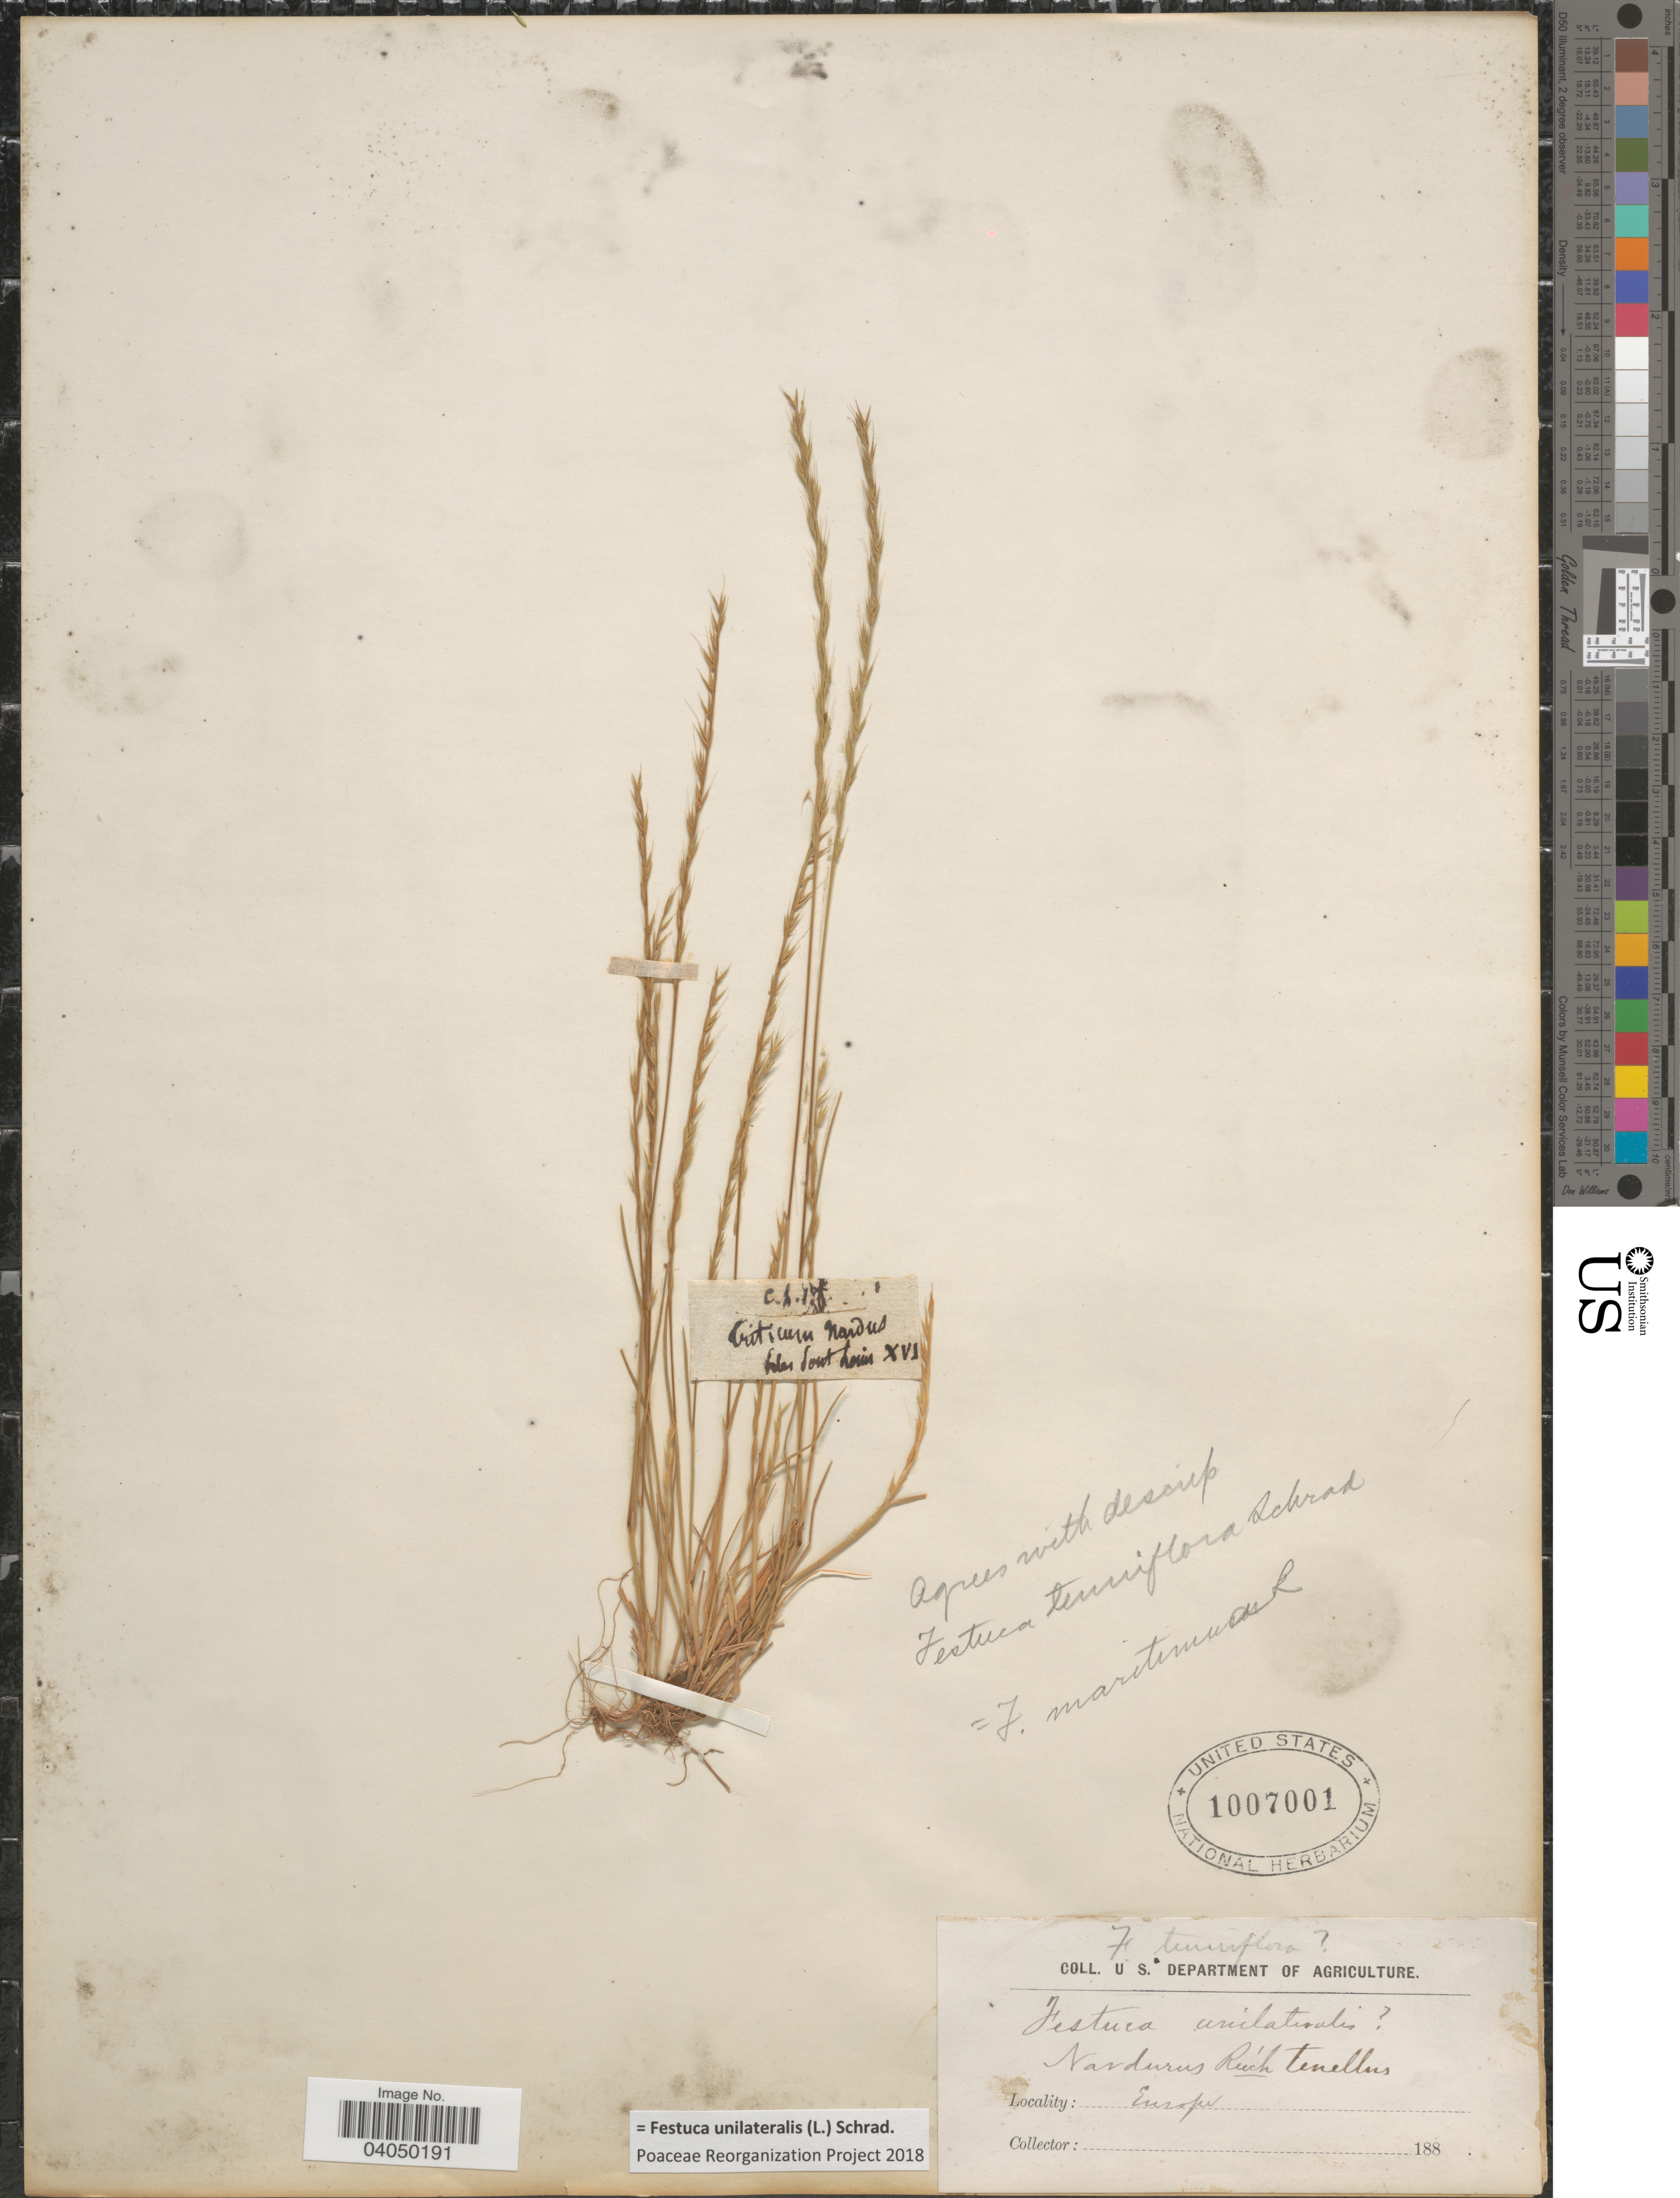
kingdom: Plantae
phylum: Tracheophyta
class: Liliopsida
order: Poales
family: Poaceae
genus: Festuca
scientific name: Festuca unilateralis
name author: Schrad.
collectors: U.S. Department of Agriculture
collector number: XVI ?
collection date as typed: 188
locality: Europe.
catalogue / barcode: US 1007001